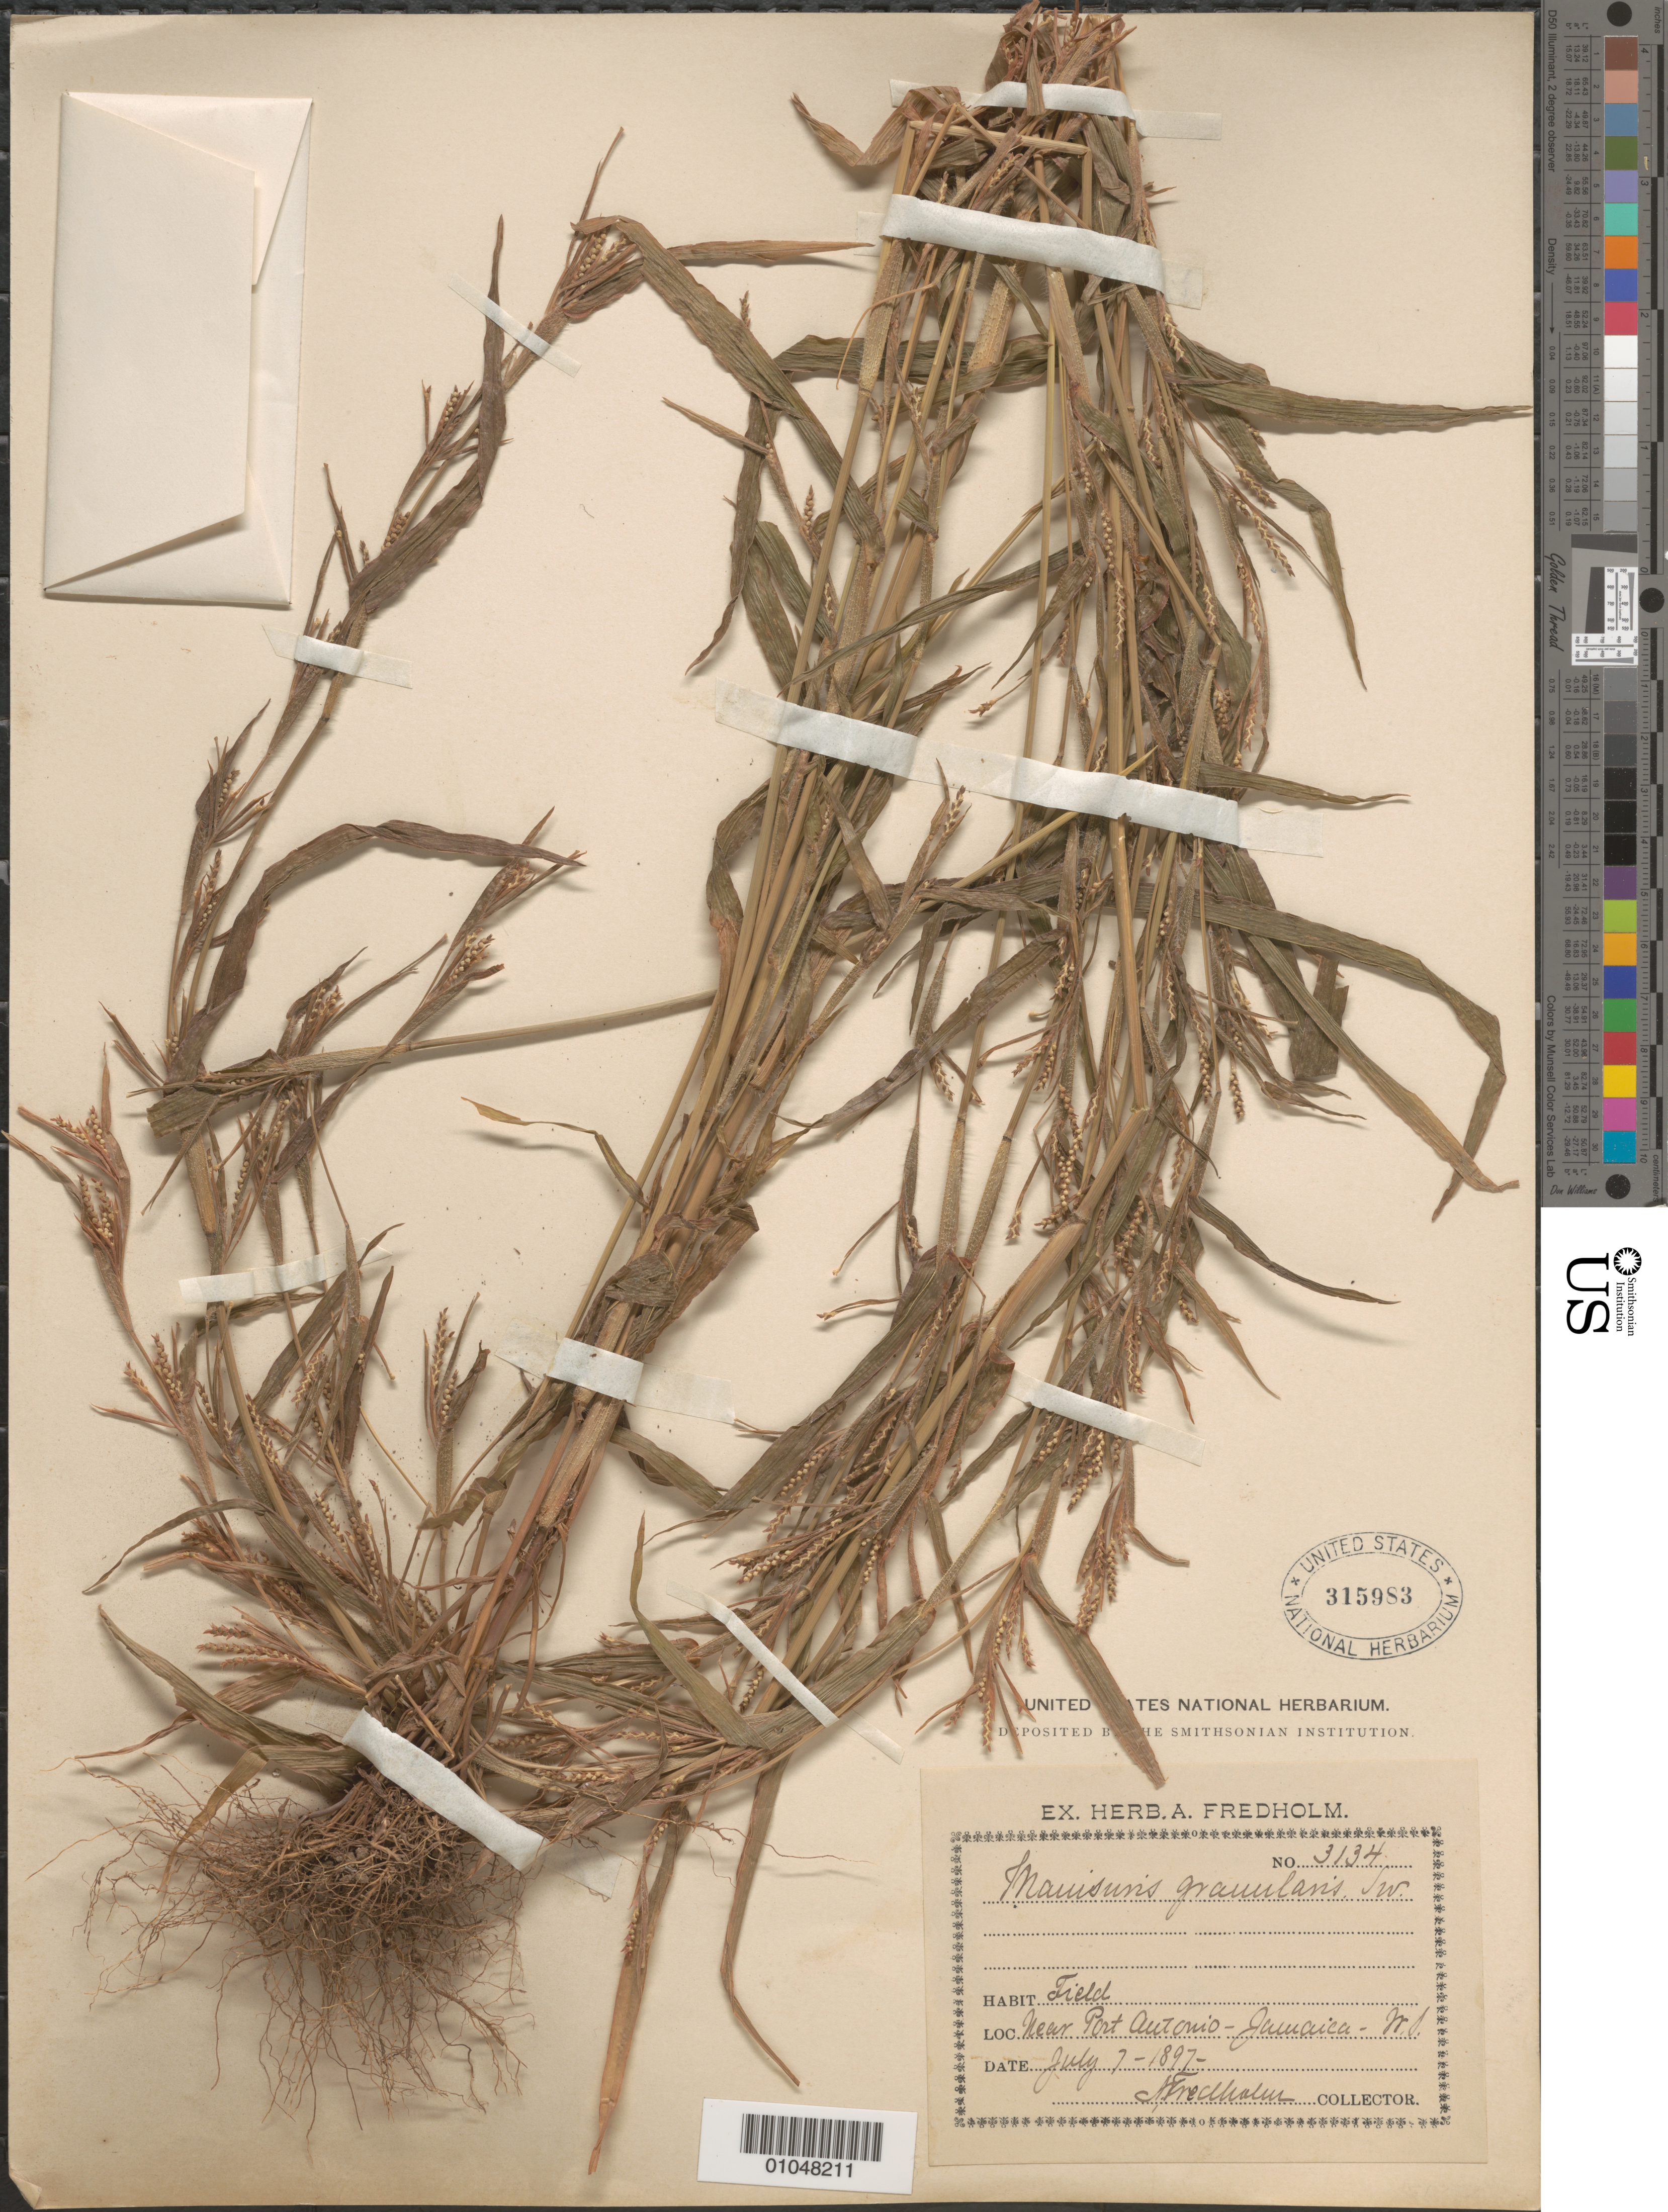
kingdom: Plantae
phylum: Tracheophyta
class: Liliopsida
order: Poales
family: Poaceae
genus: Hackelochloa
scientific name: Hackelochloa granularis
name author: (L.) Kuntze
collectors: A. Fredholm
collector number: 3134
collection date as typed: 07 Jul 1897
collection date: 1897-07-07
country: Jamaica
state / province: Portland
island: Jamaica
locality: Near Port Antonio - Jamaica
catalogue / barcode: US 315983